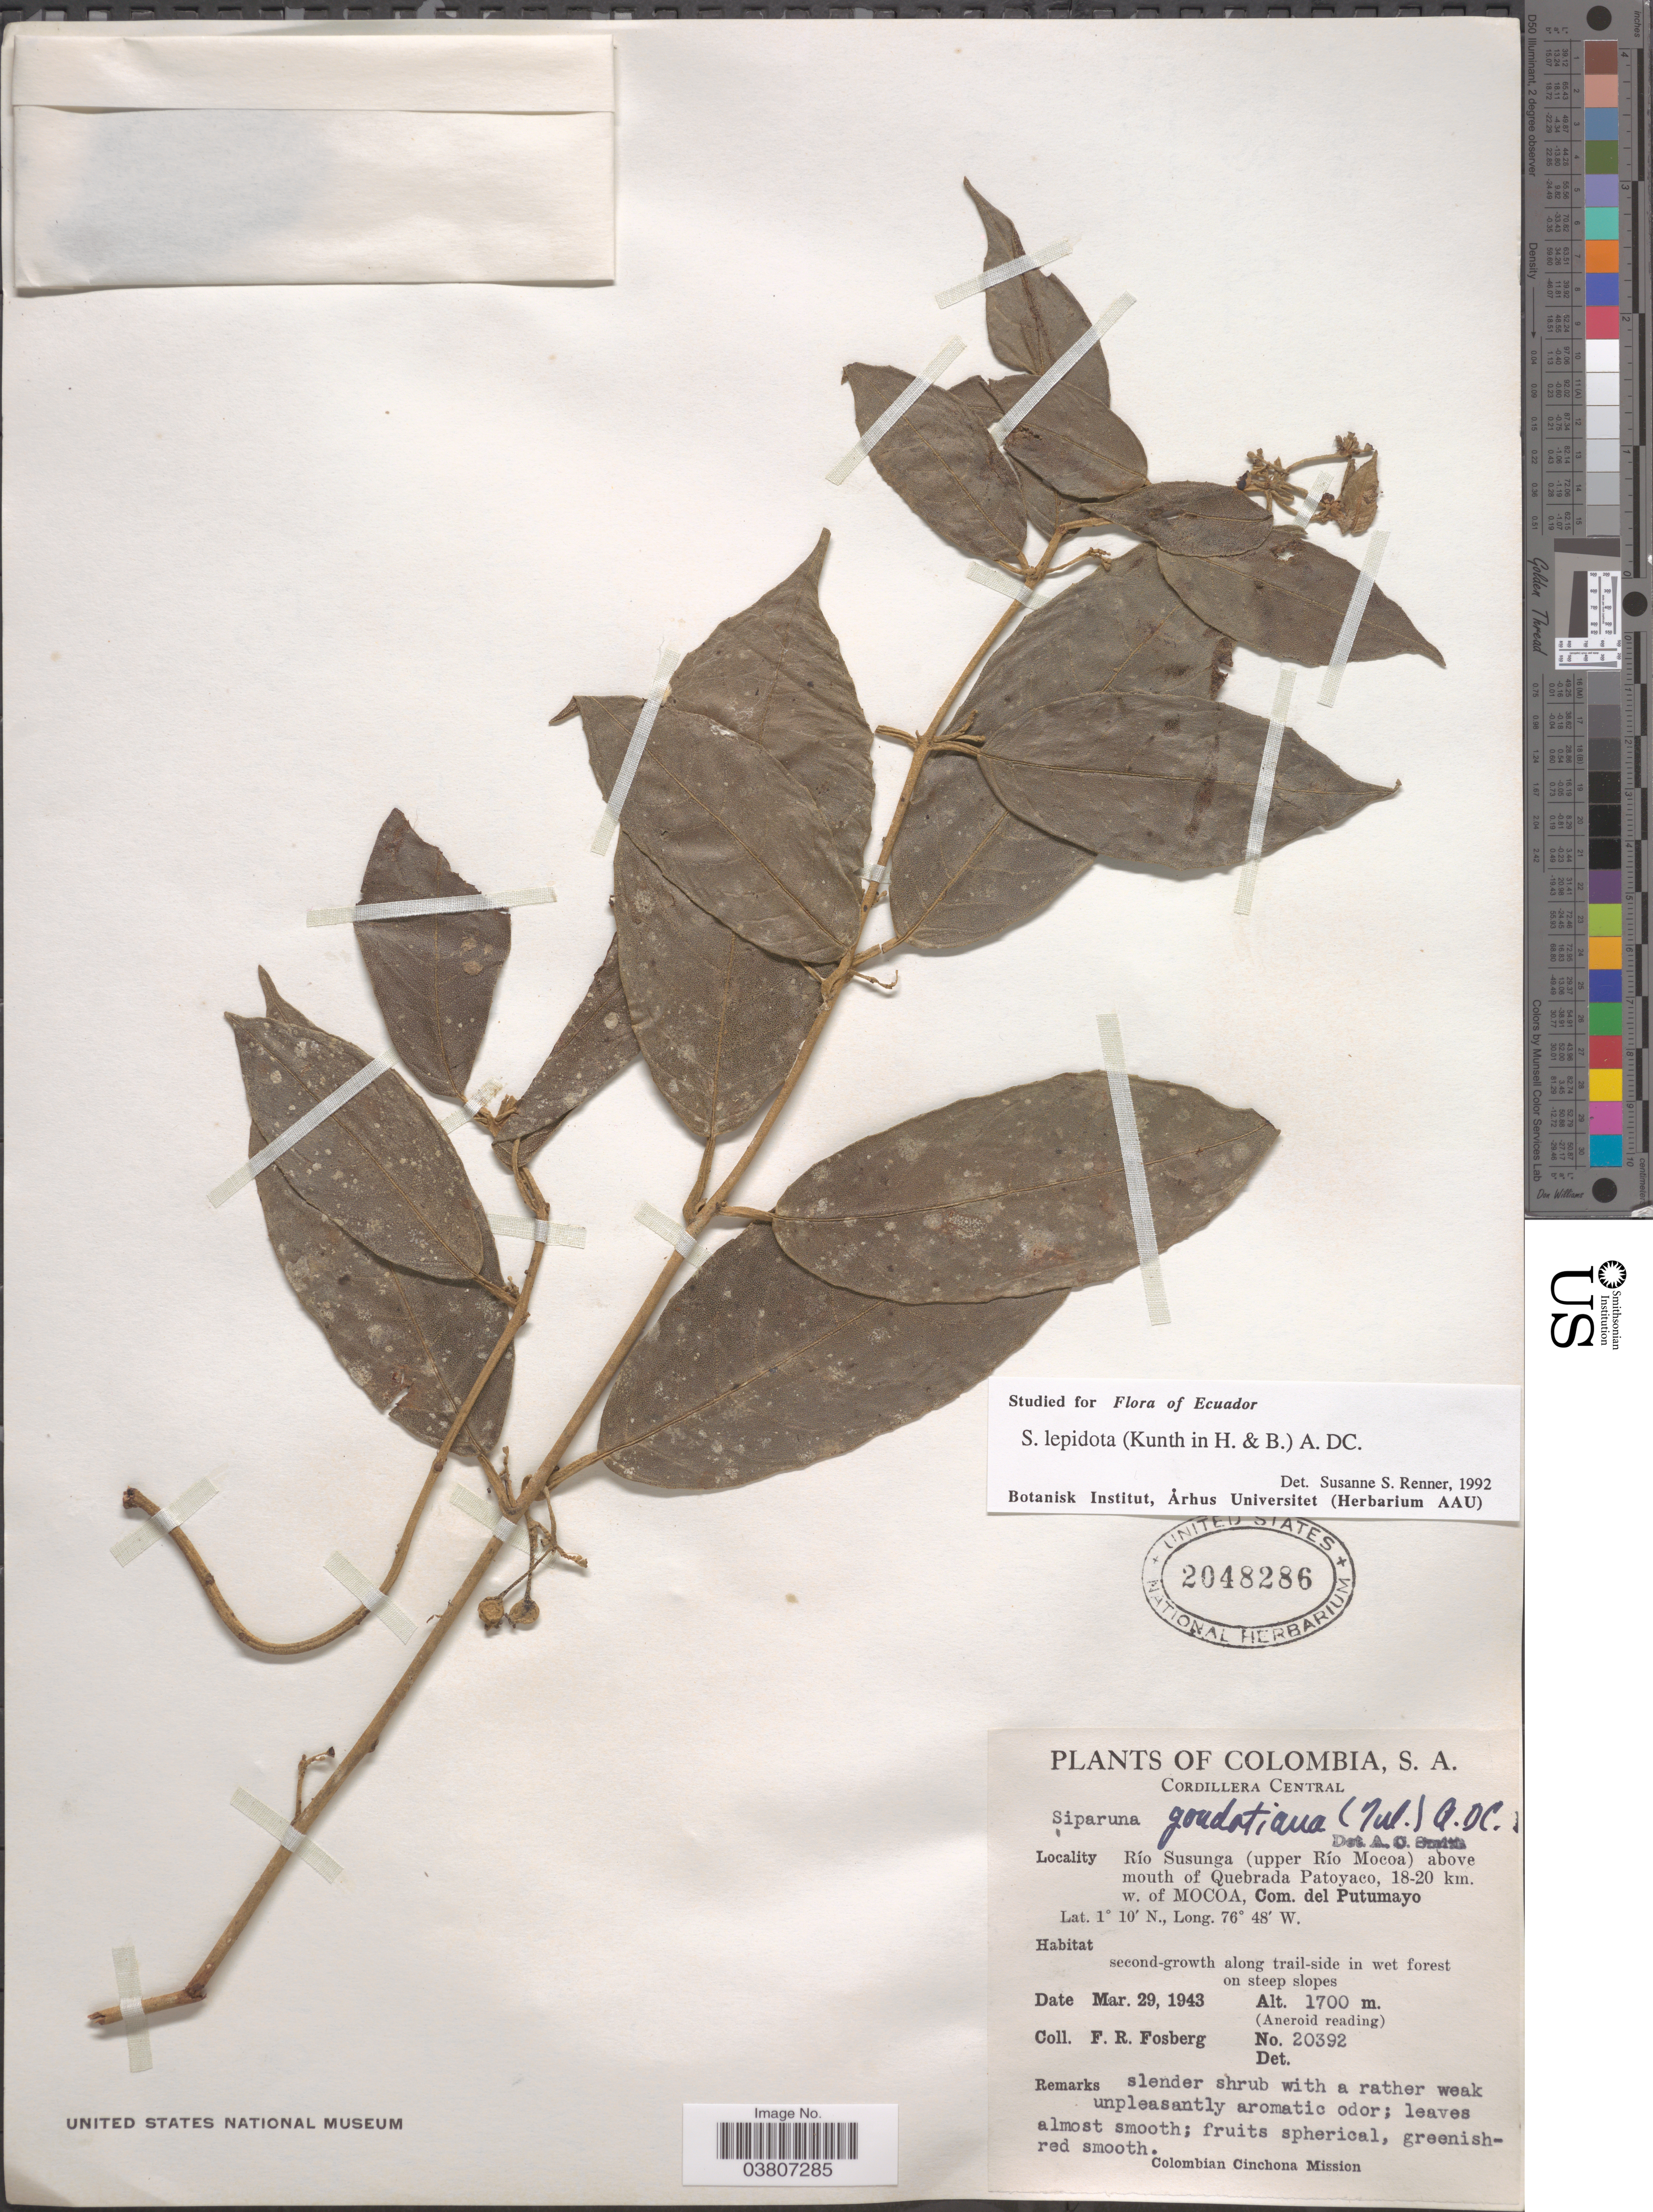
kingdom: Plantae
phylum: Tracheophyta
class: Magnoliopsida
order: Laurales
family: Siparunaceae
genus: Siparuna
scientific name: Siparuna lepidota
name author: (Kunth) A. DC.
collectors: F. R. Fosberg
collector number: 20392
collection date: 1943-03-29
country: Colombia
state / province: Putumayo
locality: Cordillera Central. Río Susunga (upper Río Mocoa) above mouth of Quebrada Patoyaco, 18-20 km. w. of Mocoa, Com. del Putumayo.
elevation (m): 1700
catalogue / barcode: US 2048286